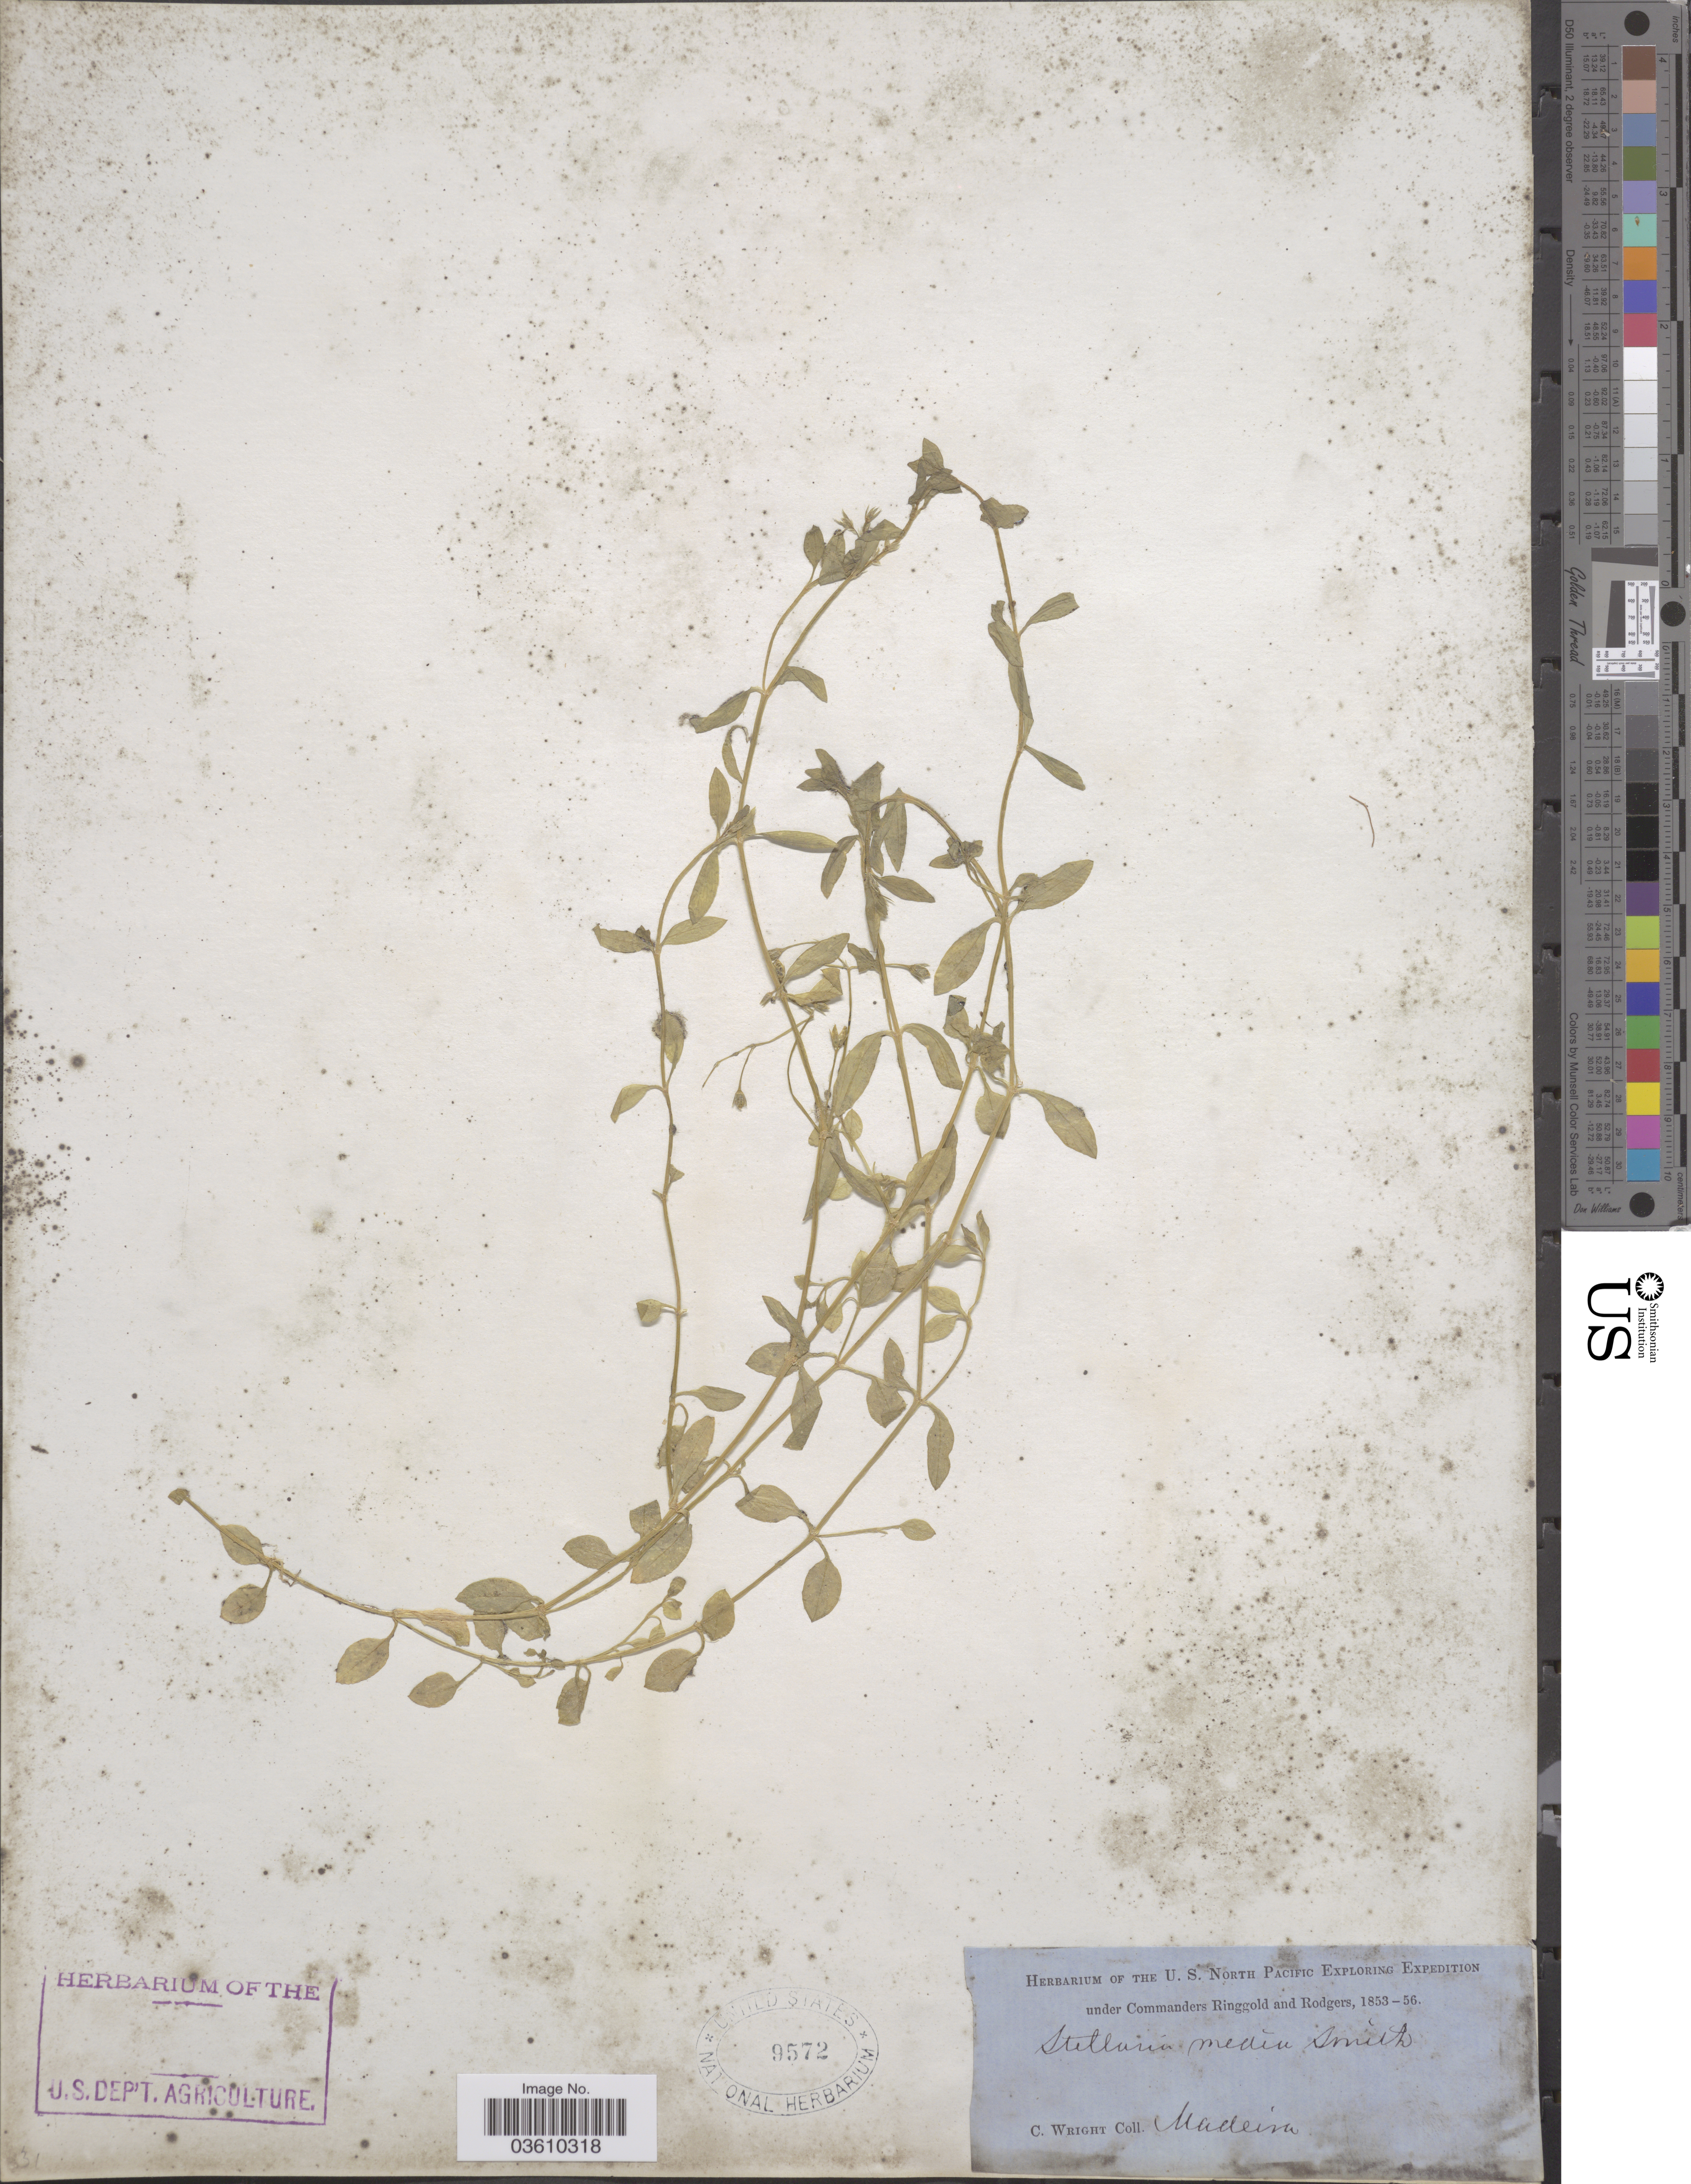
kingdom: Plantae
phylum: Tracheophyta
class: Magnoliopsida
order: Caryophyllales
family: Caryophyllaceae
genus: Stellaria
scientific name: Stellaria media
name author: (L.) Vill.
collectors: C. Wright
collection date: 1853/1856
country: Portugal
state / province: Madeira (Aut. Reg.)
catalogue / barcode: US 9572